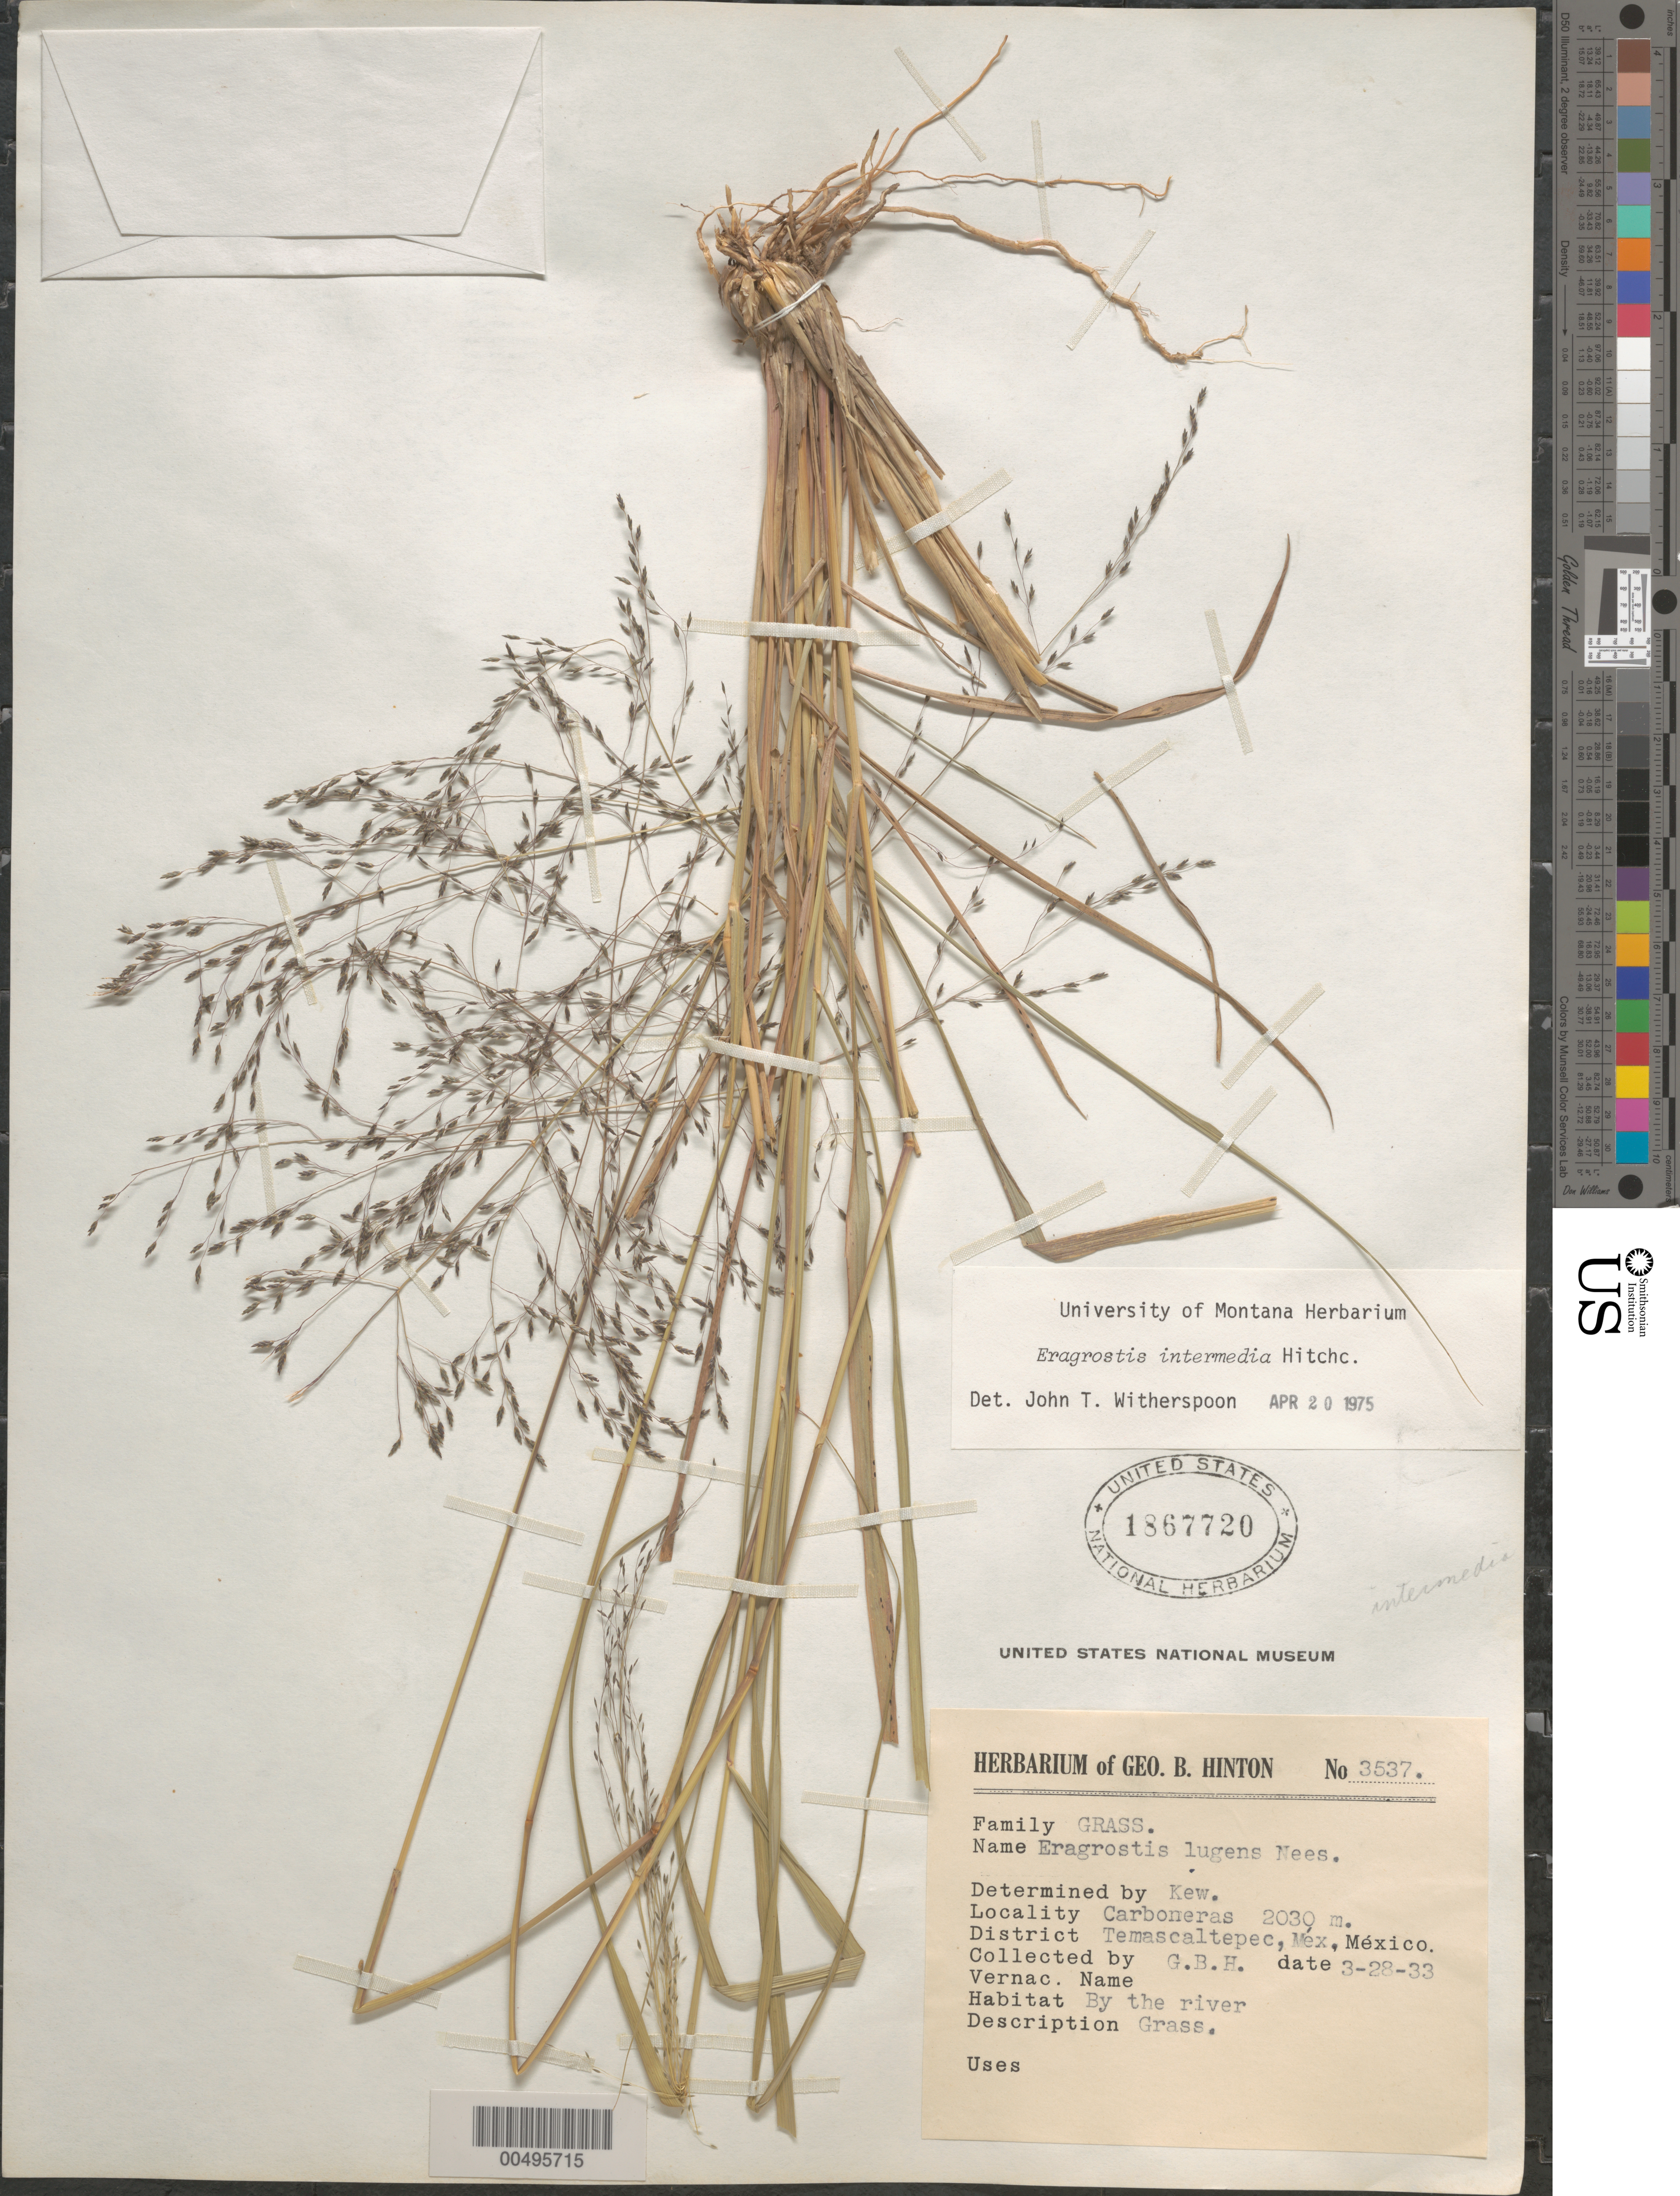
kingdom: Plantae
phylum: Tracheophyta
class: Liliopsida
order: Poales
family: Poaceae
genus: Eragrostis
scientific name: Eragrostis intermedia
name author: Hitchc.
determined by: Witherspoon, John T.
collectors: G. B. Hinton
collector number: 3537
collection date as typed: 28 Mar 1933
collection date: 1933-03-28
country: Mexico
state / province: México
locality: Temascaltepec Dist., Carboneras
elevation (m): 2030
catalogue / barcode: US 1867720